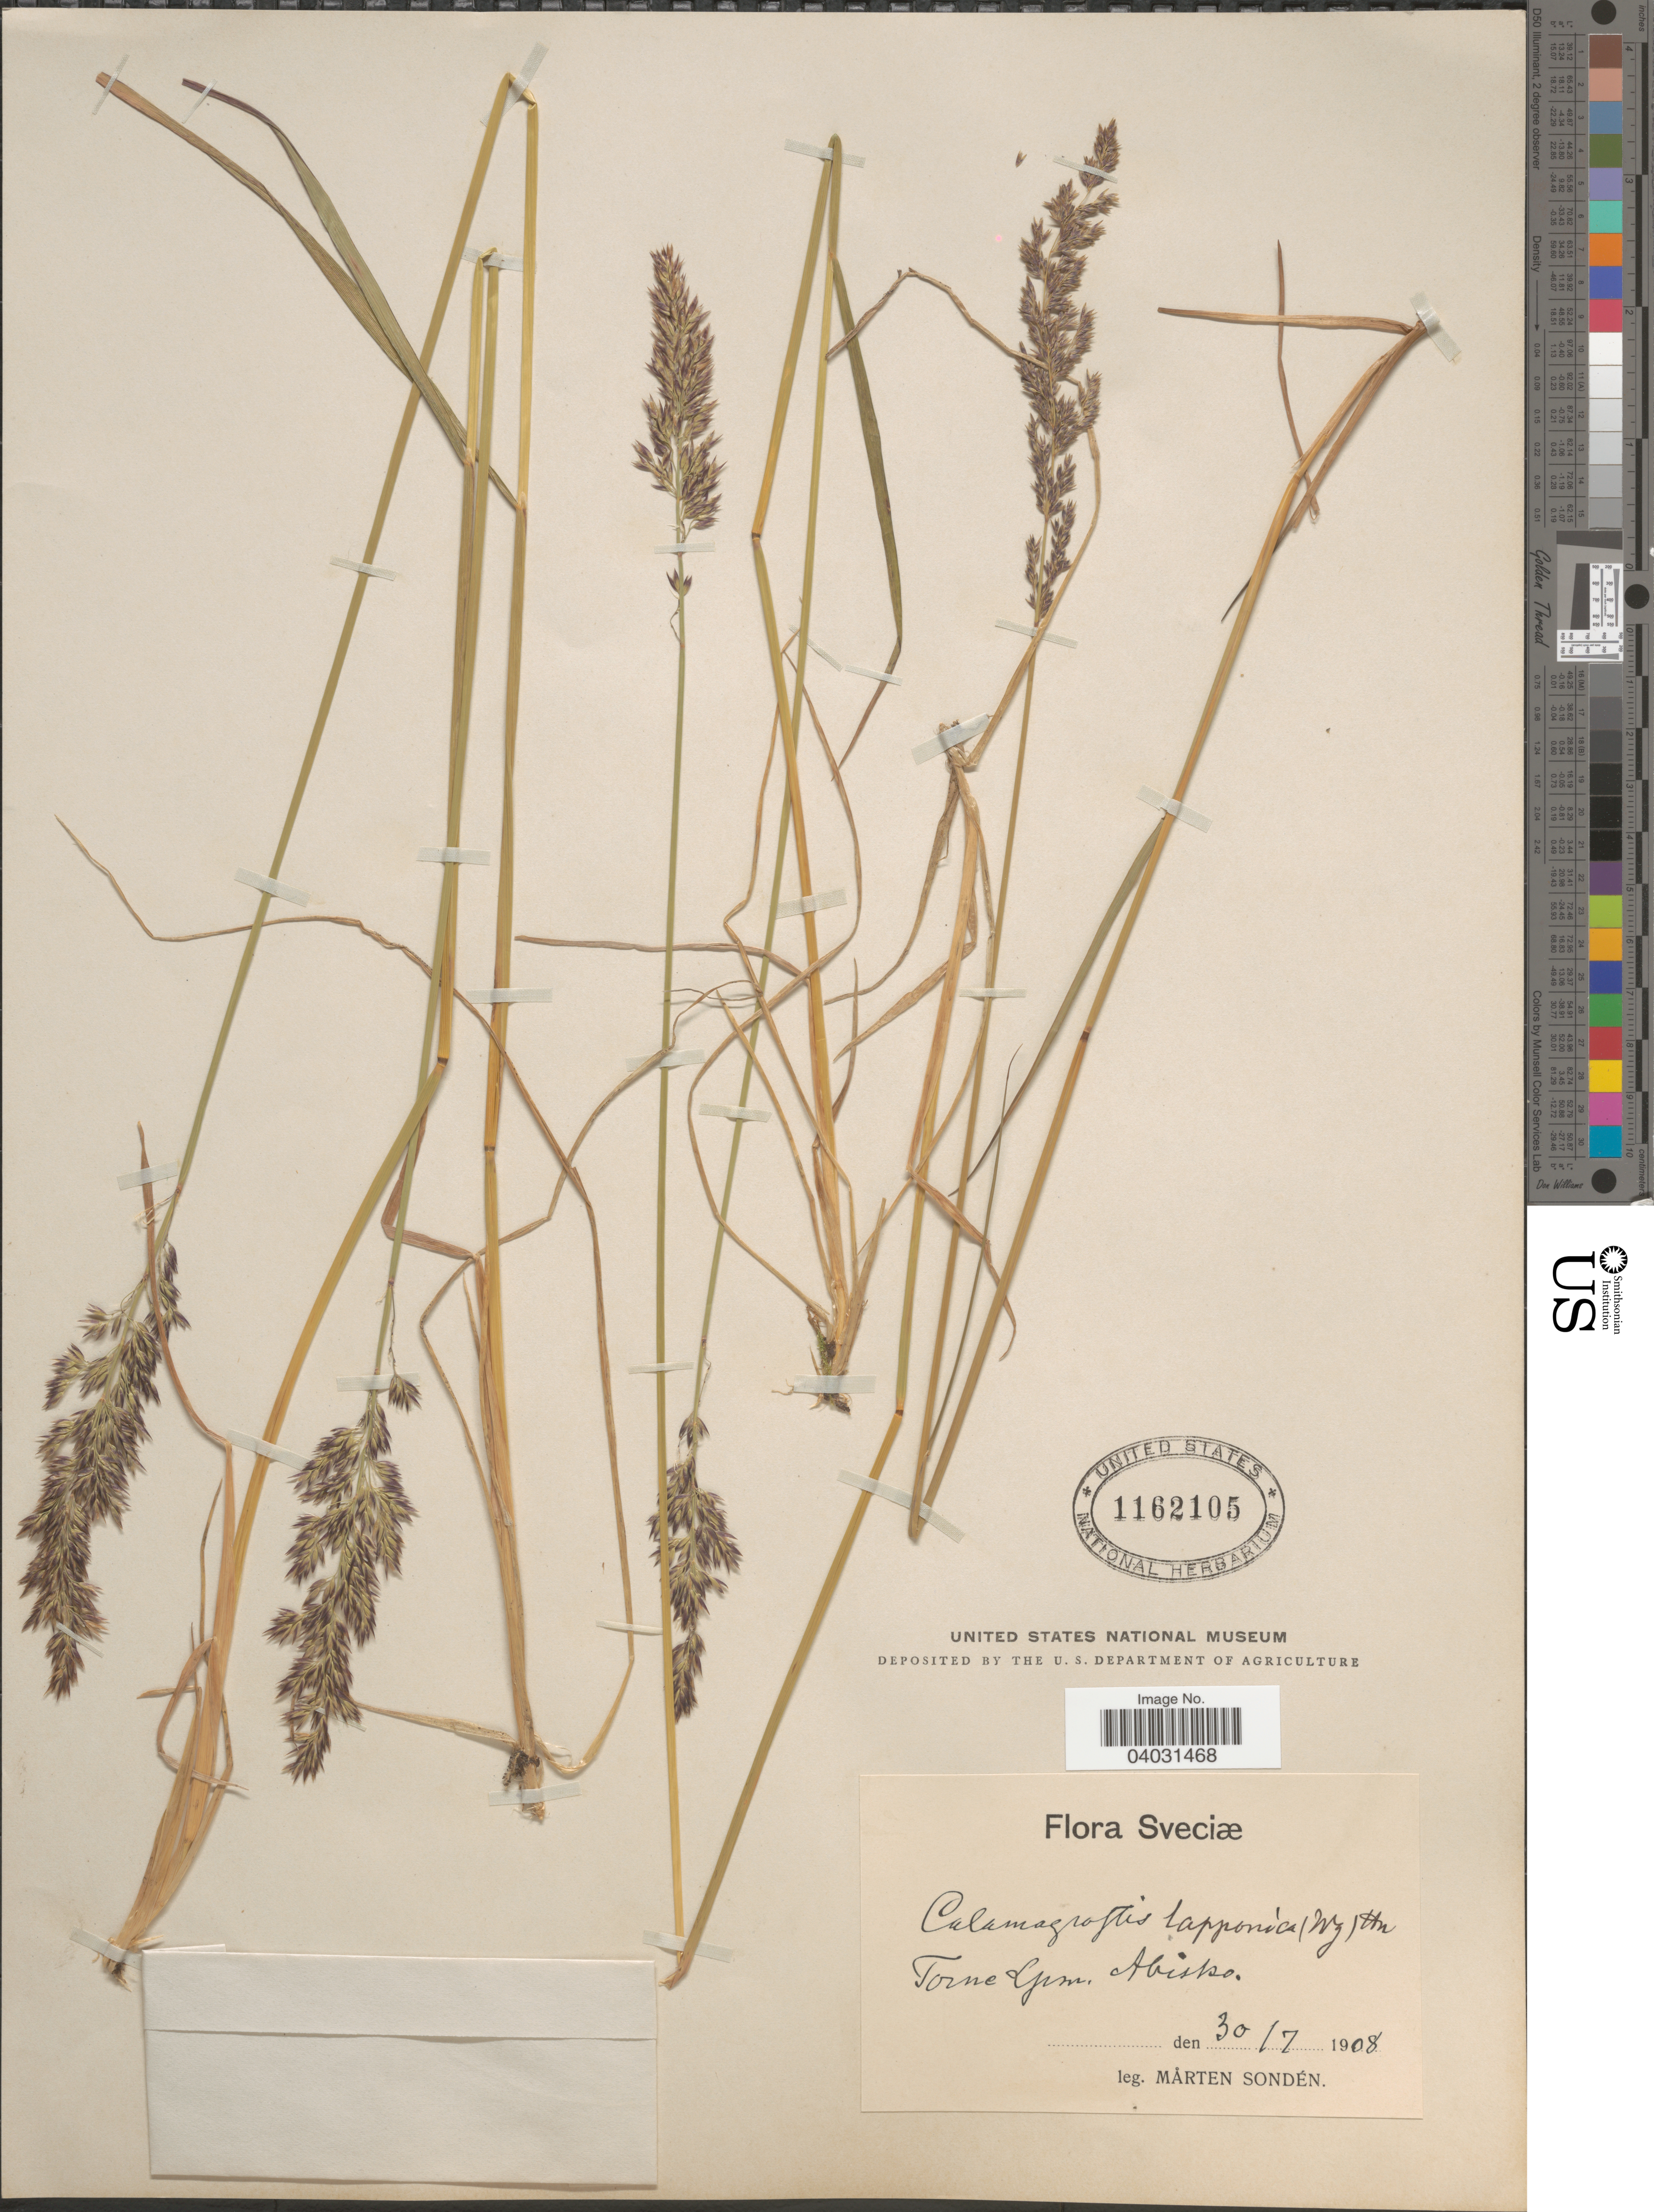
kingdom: Plantae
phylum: Tracheophyta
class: Liliopsida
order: Poales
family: Poaceae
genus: Calamagrostis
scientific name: Calamagrostis lapponica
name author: (Wahlenb.) Hartm.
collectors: M. Sondén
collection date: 1908-07-30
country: Sweden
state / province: Norrbotten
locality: Sveciæ. Torne Gem. Abisko.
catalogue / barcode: US 1162105